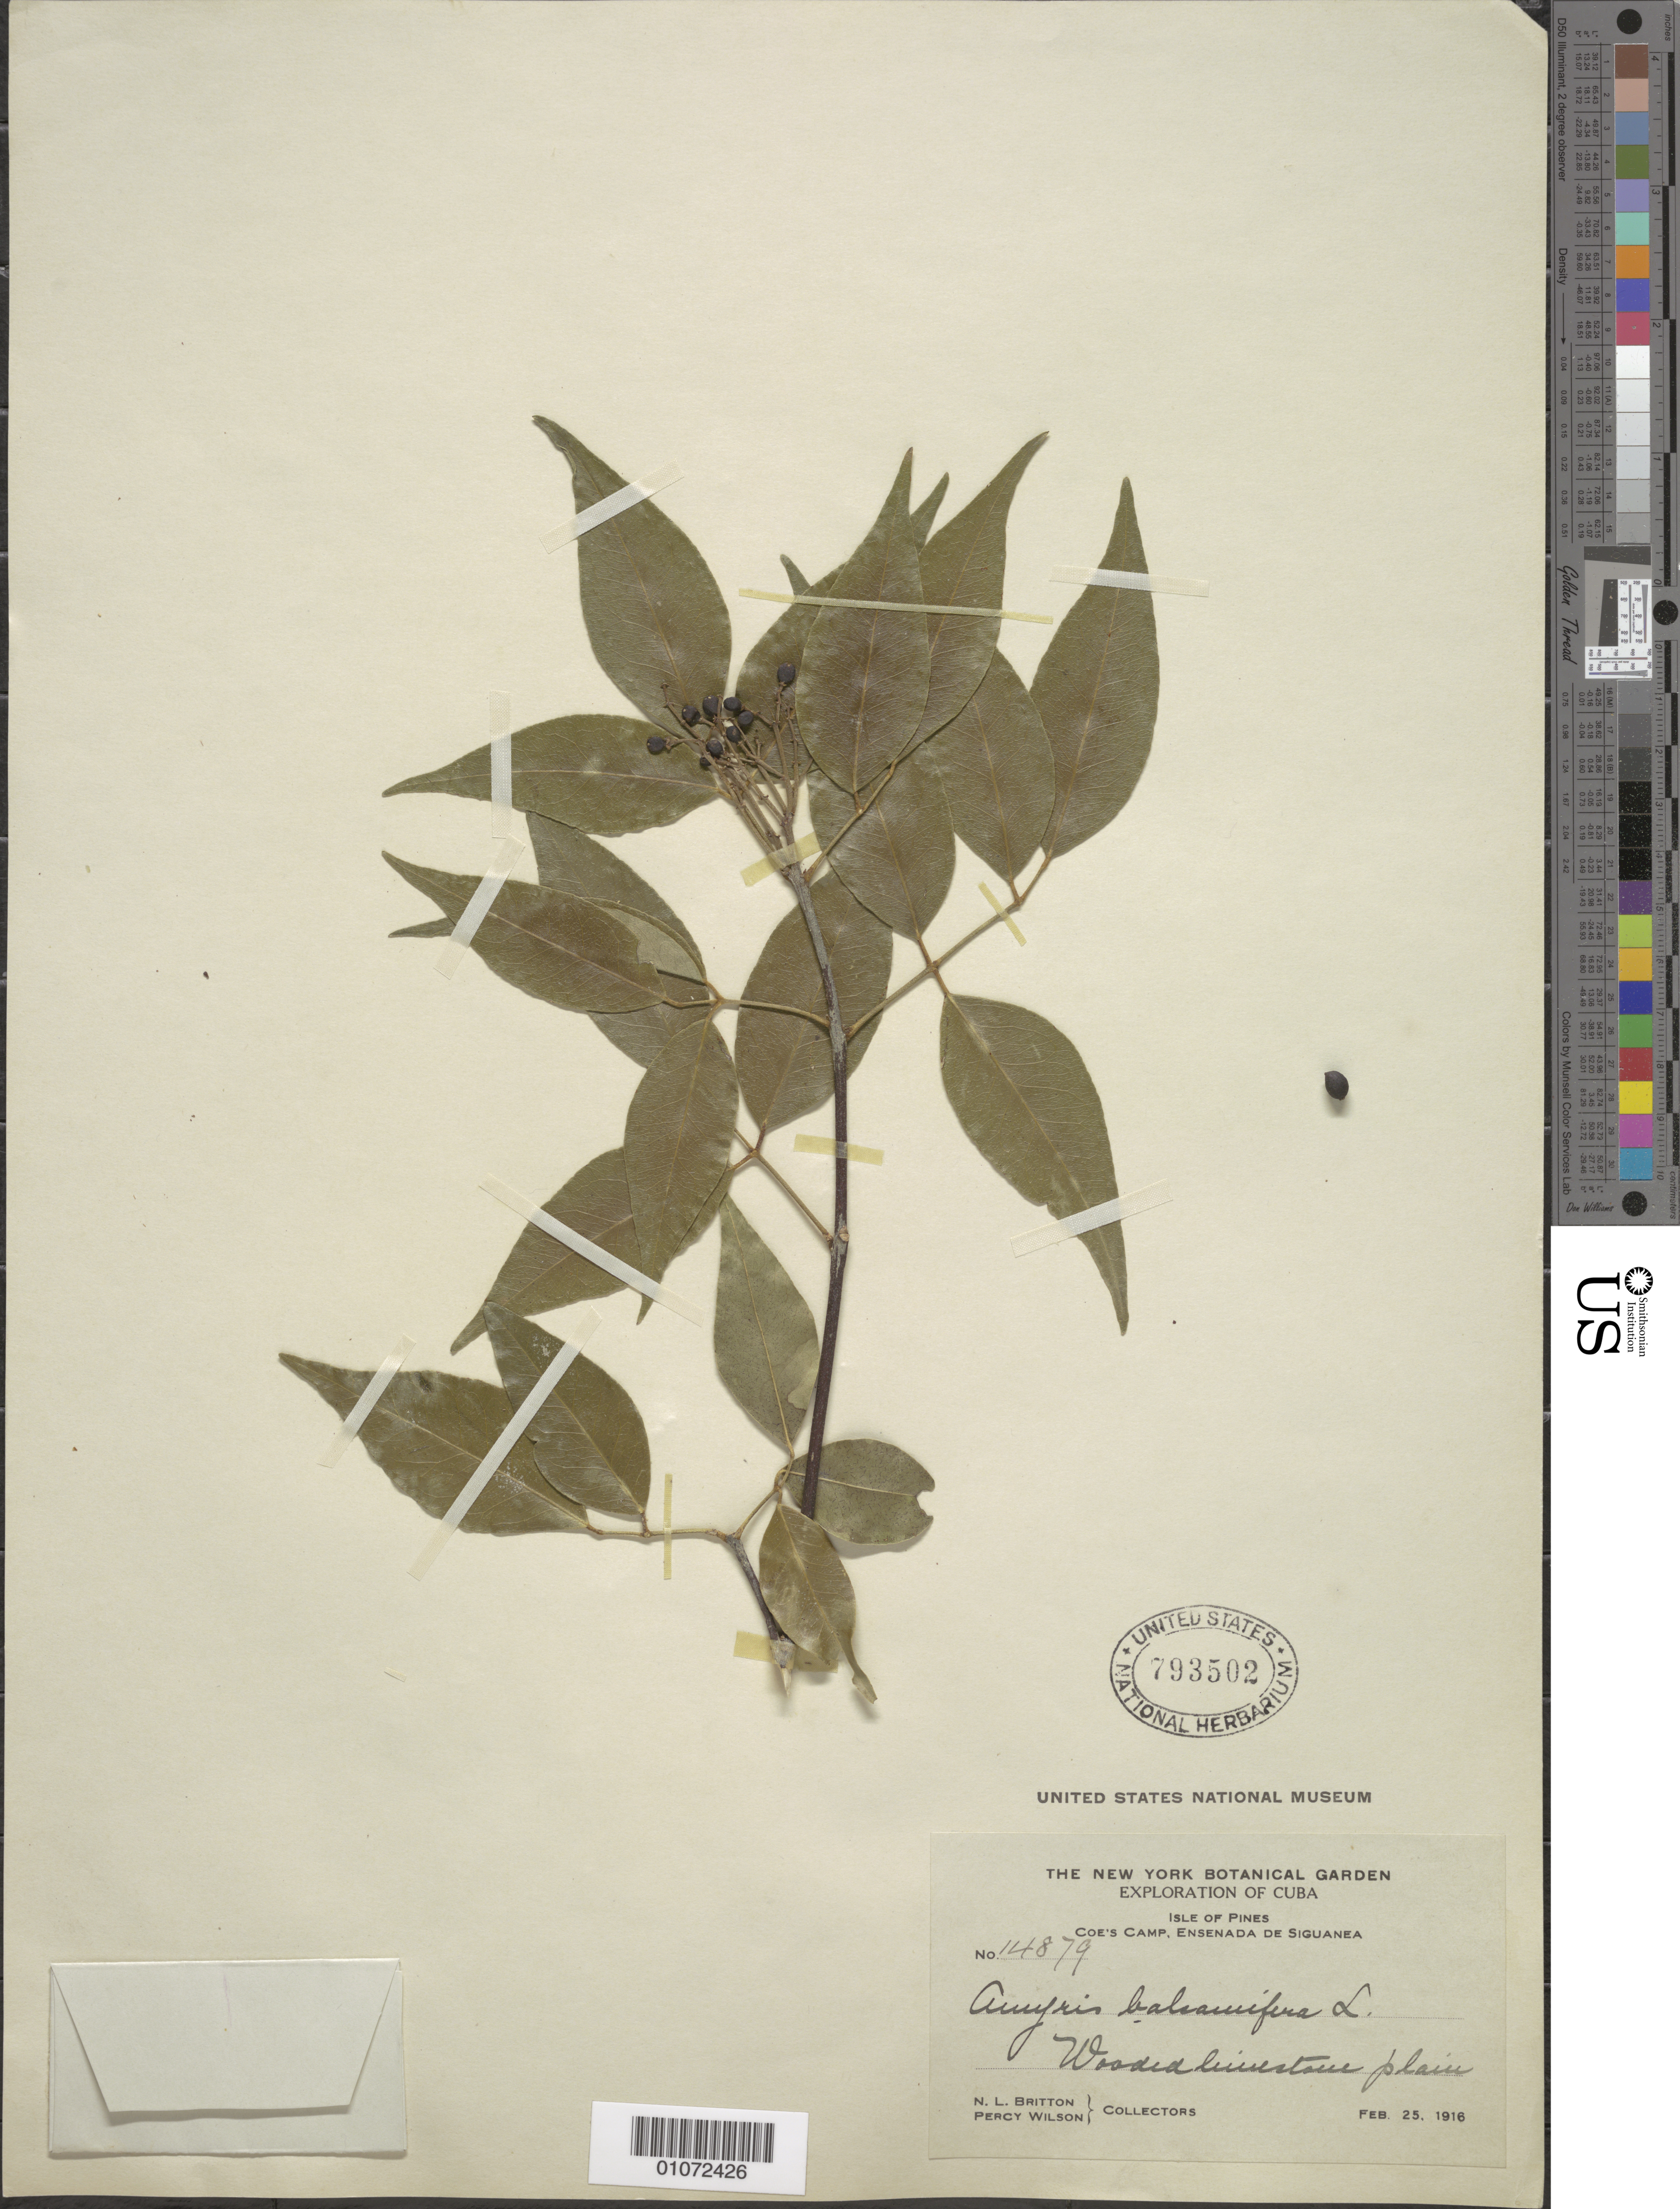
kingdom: Plantae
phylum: Tracheophyta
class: Magnoliopsida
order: Sapindales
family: Rutaceae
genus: Amyris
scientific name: Amyris balsamifera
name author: L.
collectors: N. Britton & P. Wilson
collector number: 14879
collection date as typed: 25 Feb 1916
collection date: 1916-02-25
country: Cuba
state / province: Isla de La Juventud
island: Isla de la Juventud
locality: Coe's Camp, Ensenada de Siguanea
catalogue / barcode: US 793502